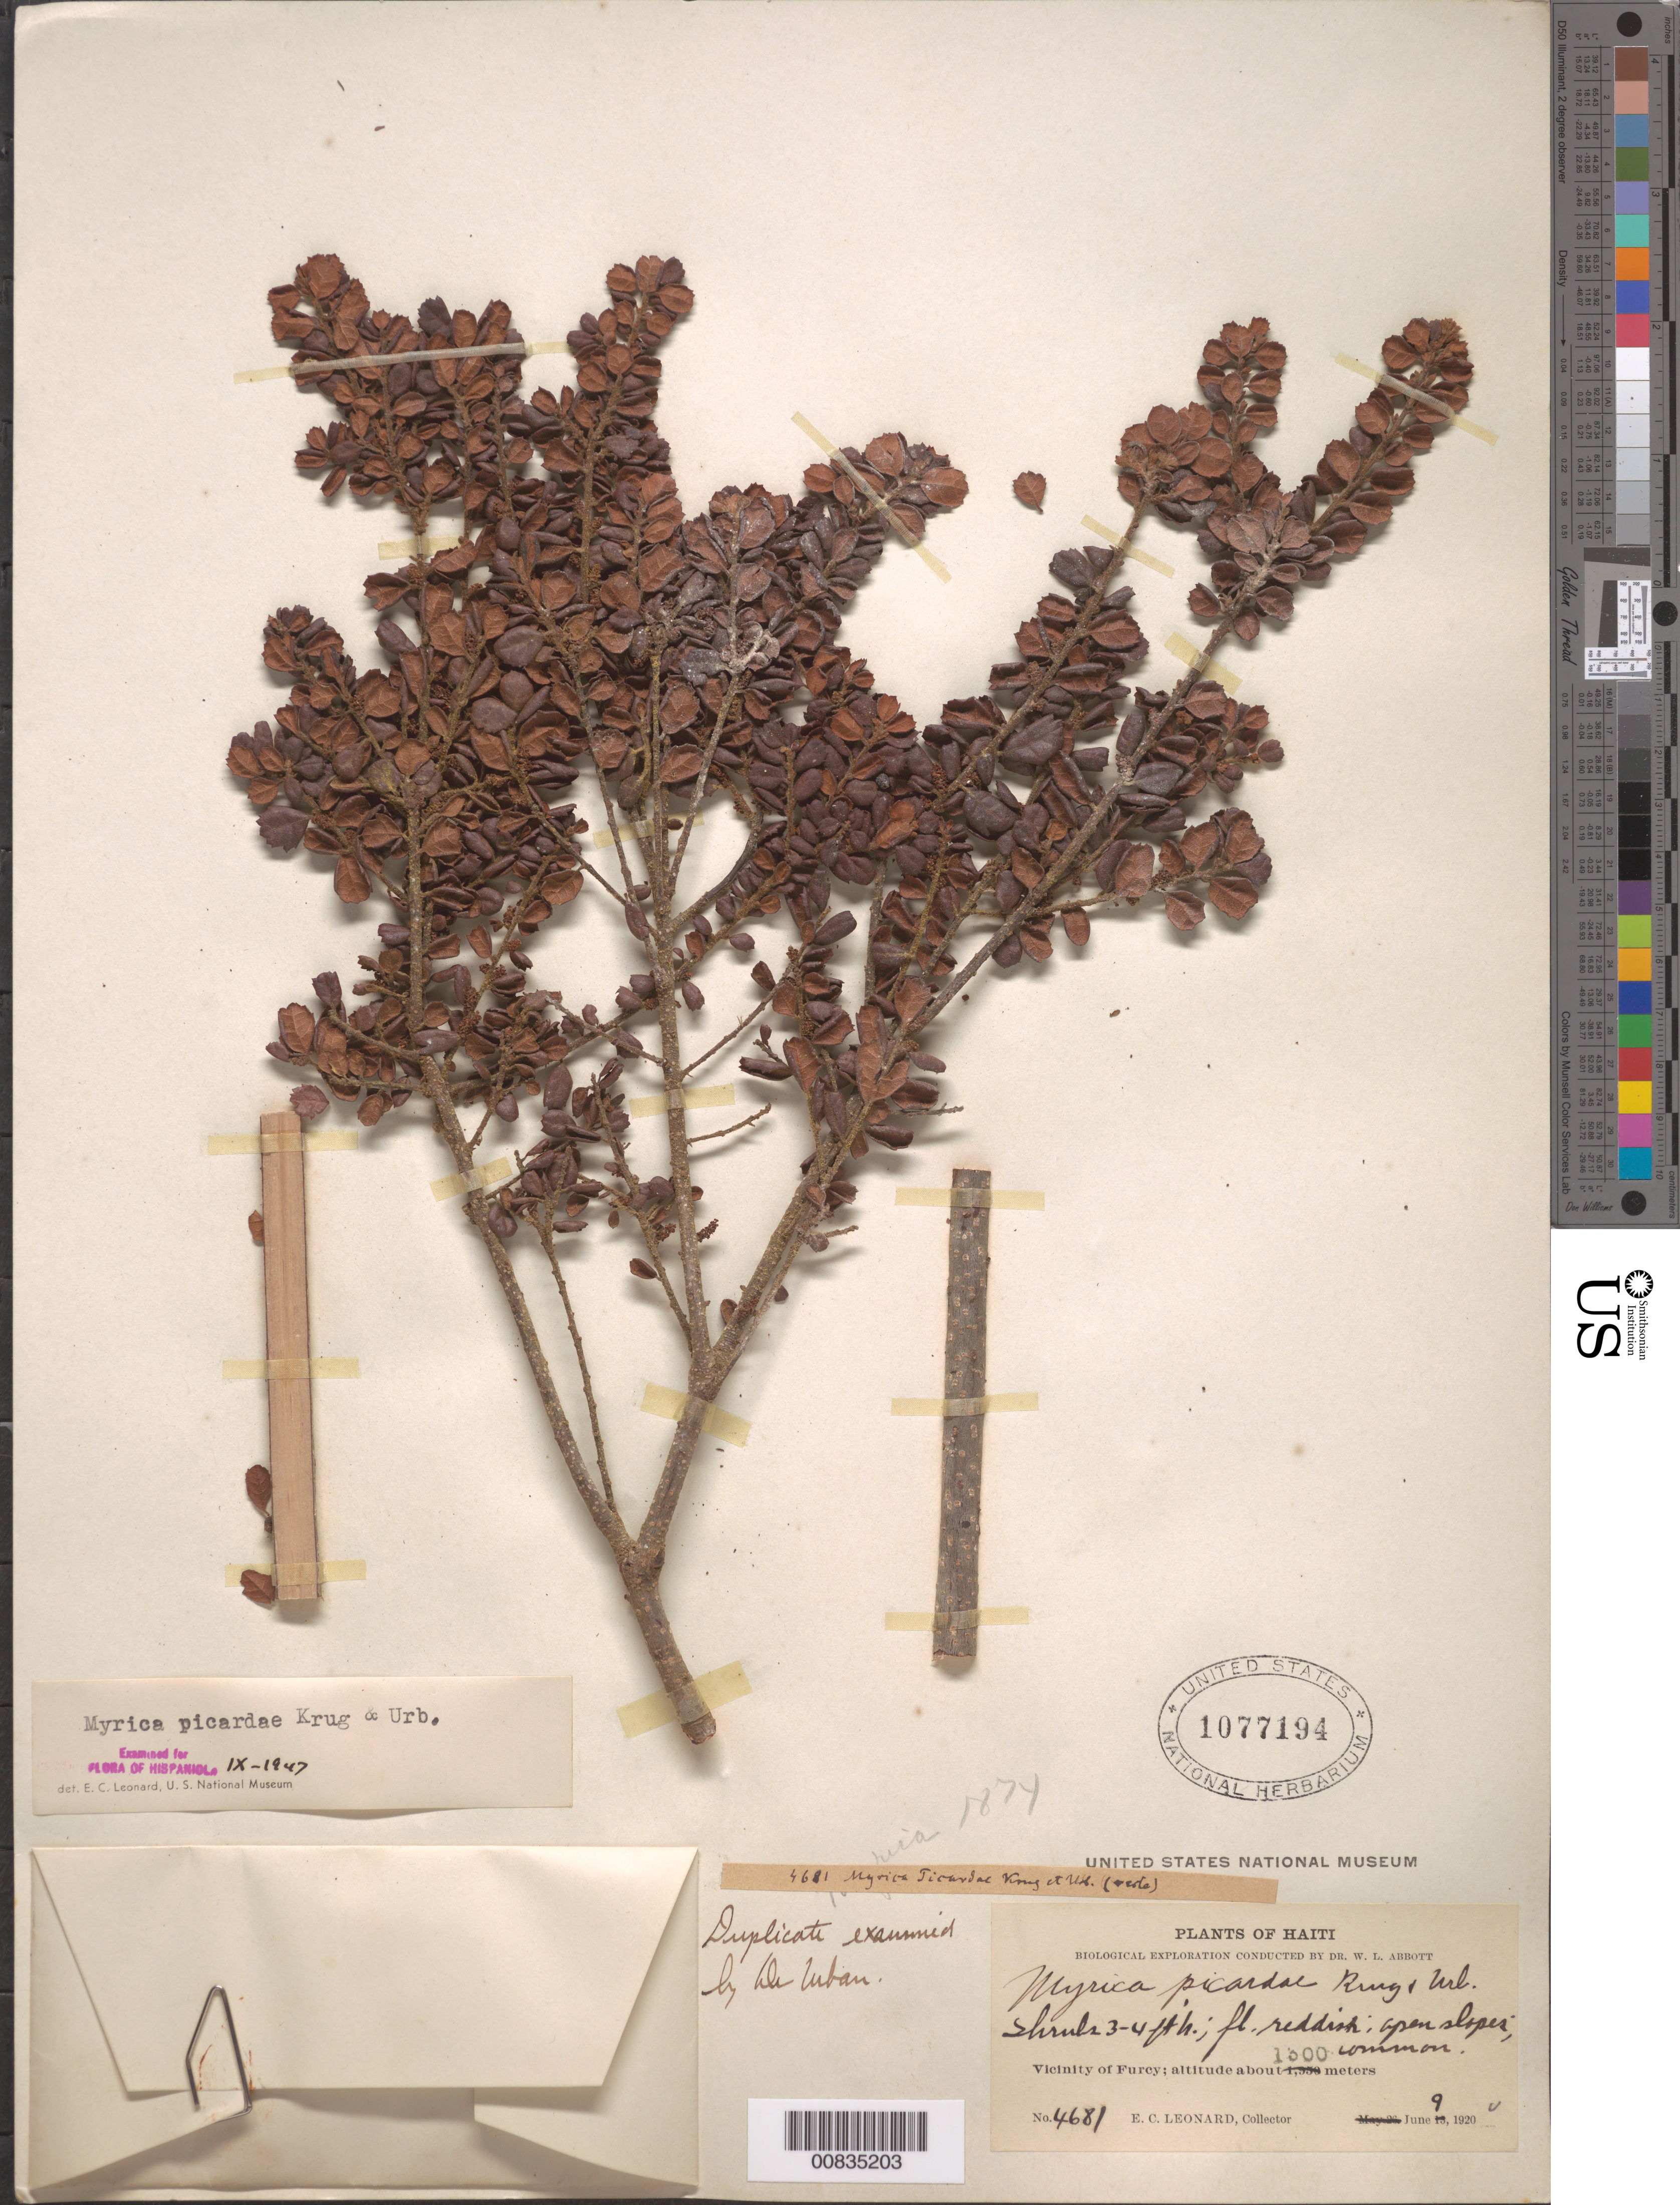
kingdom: Plantae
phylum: Tracheophyta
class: Magnoliopsida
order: Fagales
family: Myricaceae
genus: Morella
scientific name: Morella picardae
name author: (Krug & Urb.) Wilbur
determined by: Strong, Mark T., (BOT), Smithsonian Institution - National Museum of Natural History (UNITED STATES)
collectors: E. C. Leonard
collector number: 4681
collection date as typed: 09 Jun 1920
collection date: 1920-06-09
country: Haiti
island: Hispaniola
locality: Vicinity of Furcy.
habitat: Open slopes.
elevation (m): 1300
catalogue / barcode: US 1077194